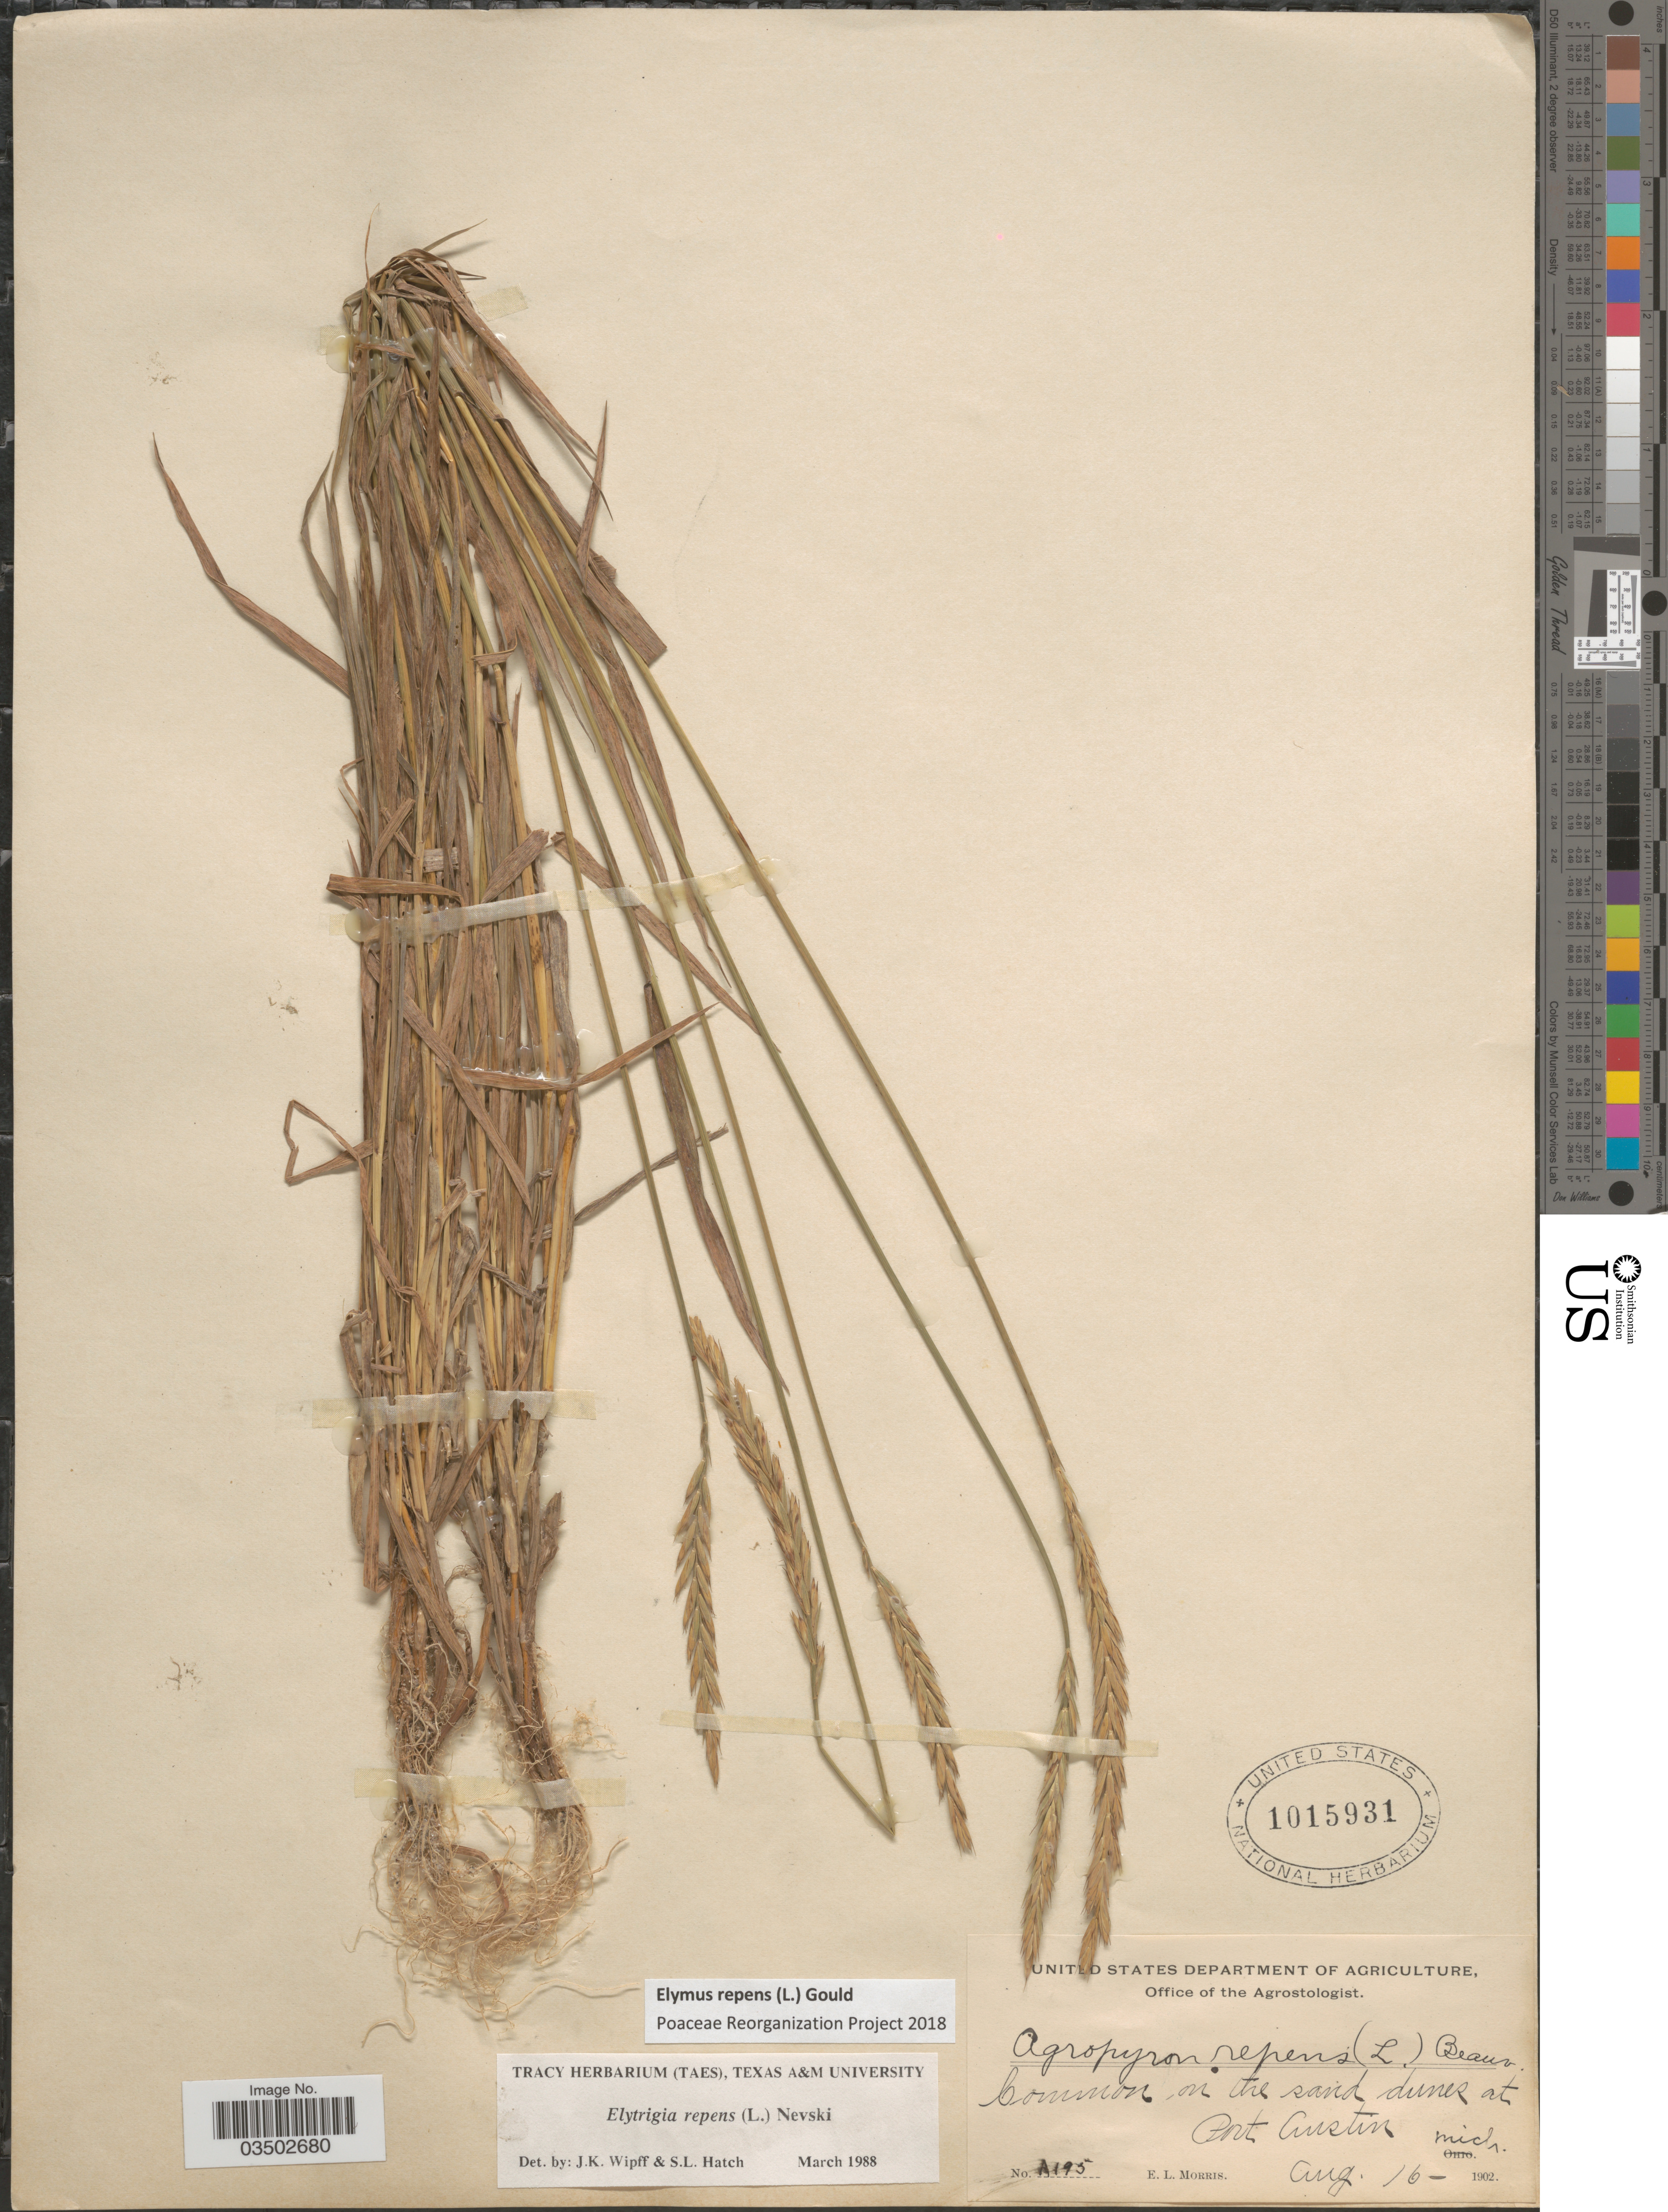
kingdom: Plantae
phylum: Tracheophyta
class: Liliopsida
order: Poales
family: Poaceae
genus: Elymus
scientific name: Elymus repens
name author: (L.) Gould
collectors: E. Morris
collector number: A195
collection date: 1902-08-16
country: United States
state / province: Michigan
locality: Common on the sand dunes at Port Austin.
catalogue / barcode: US 1015931